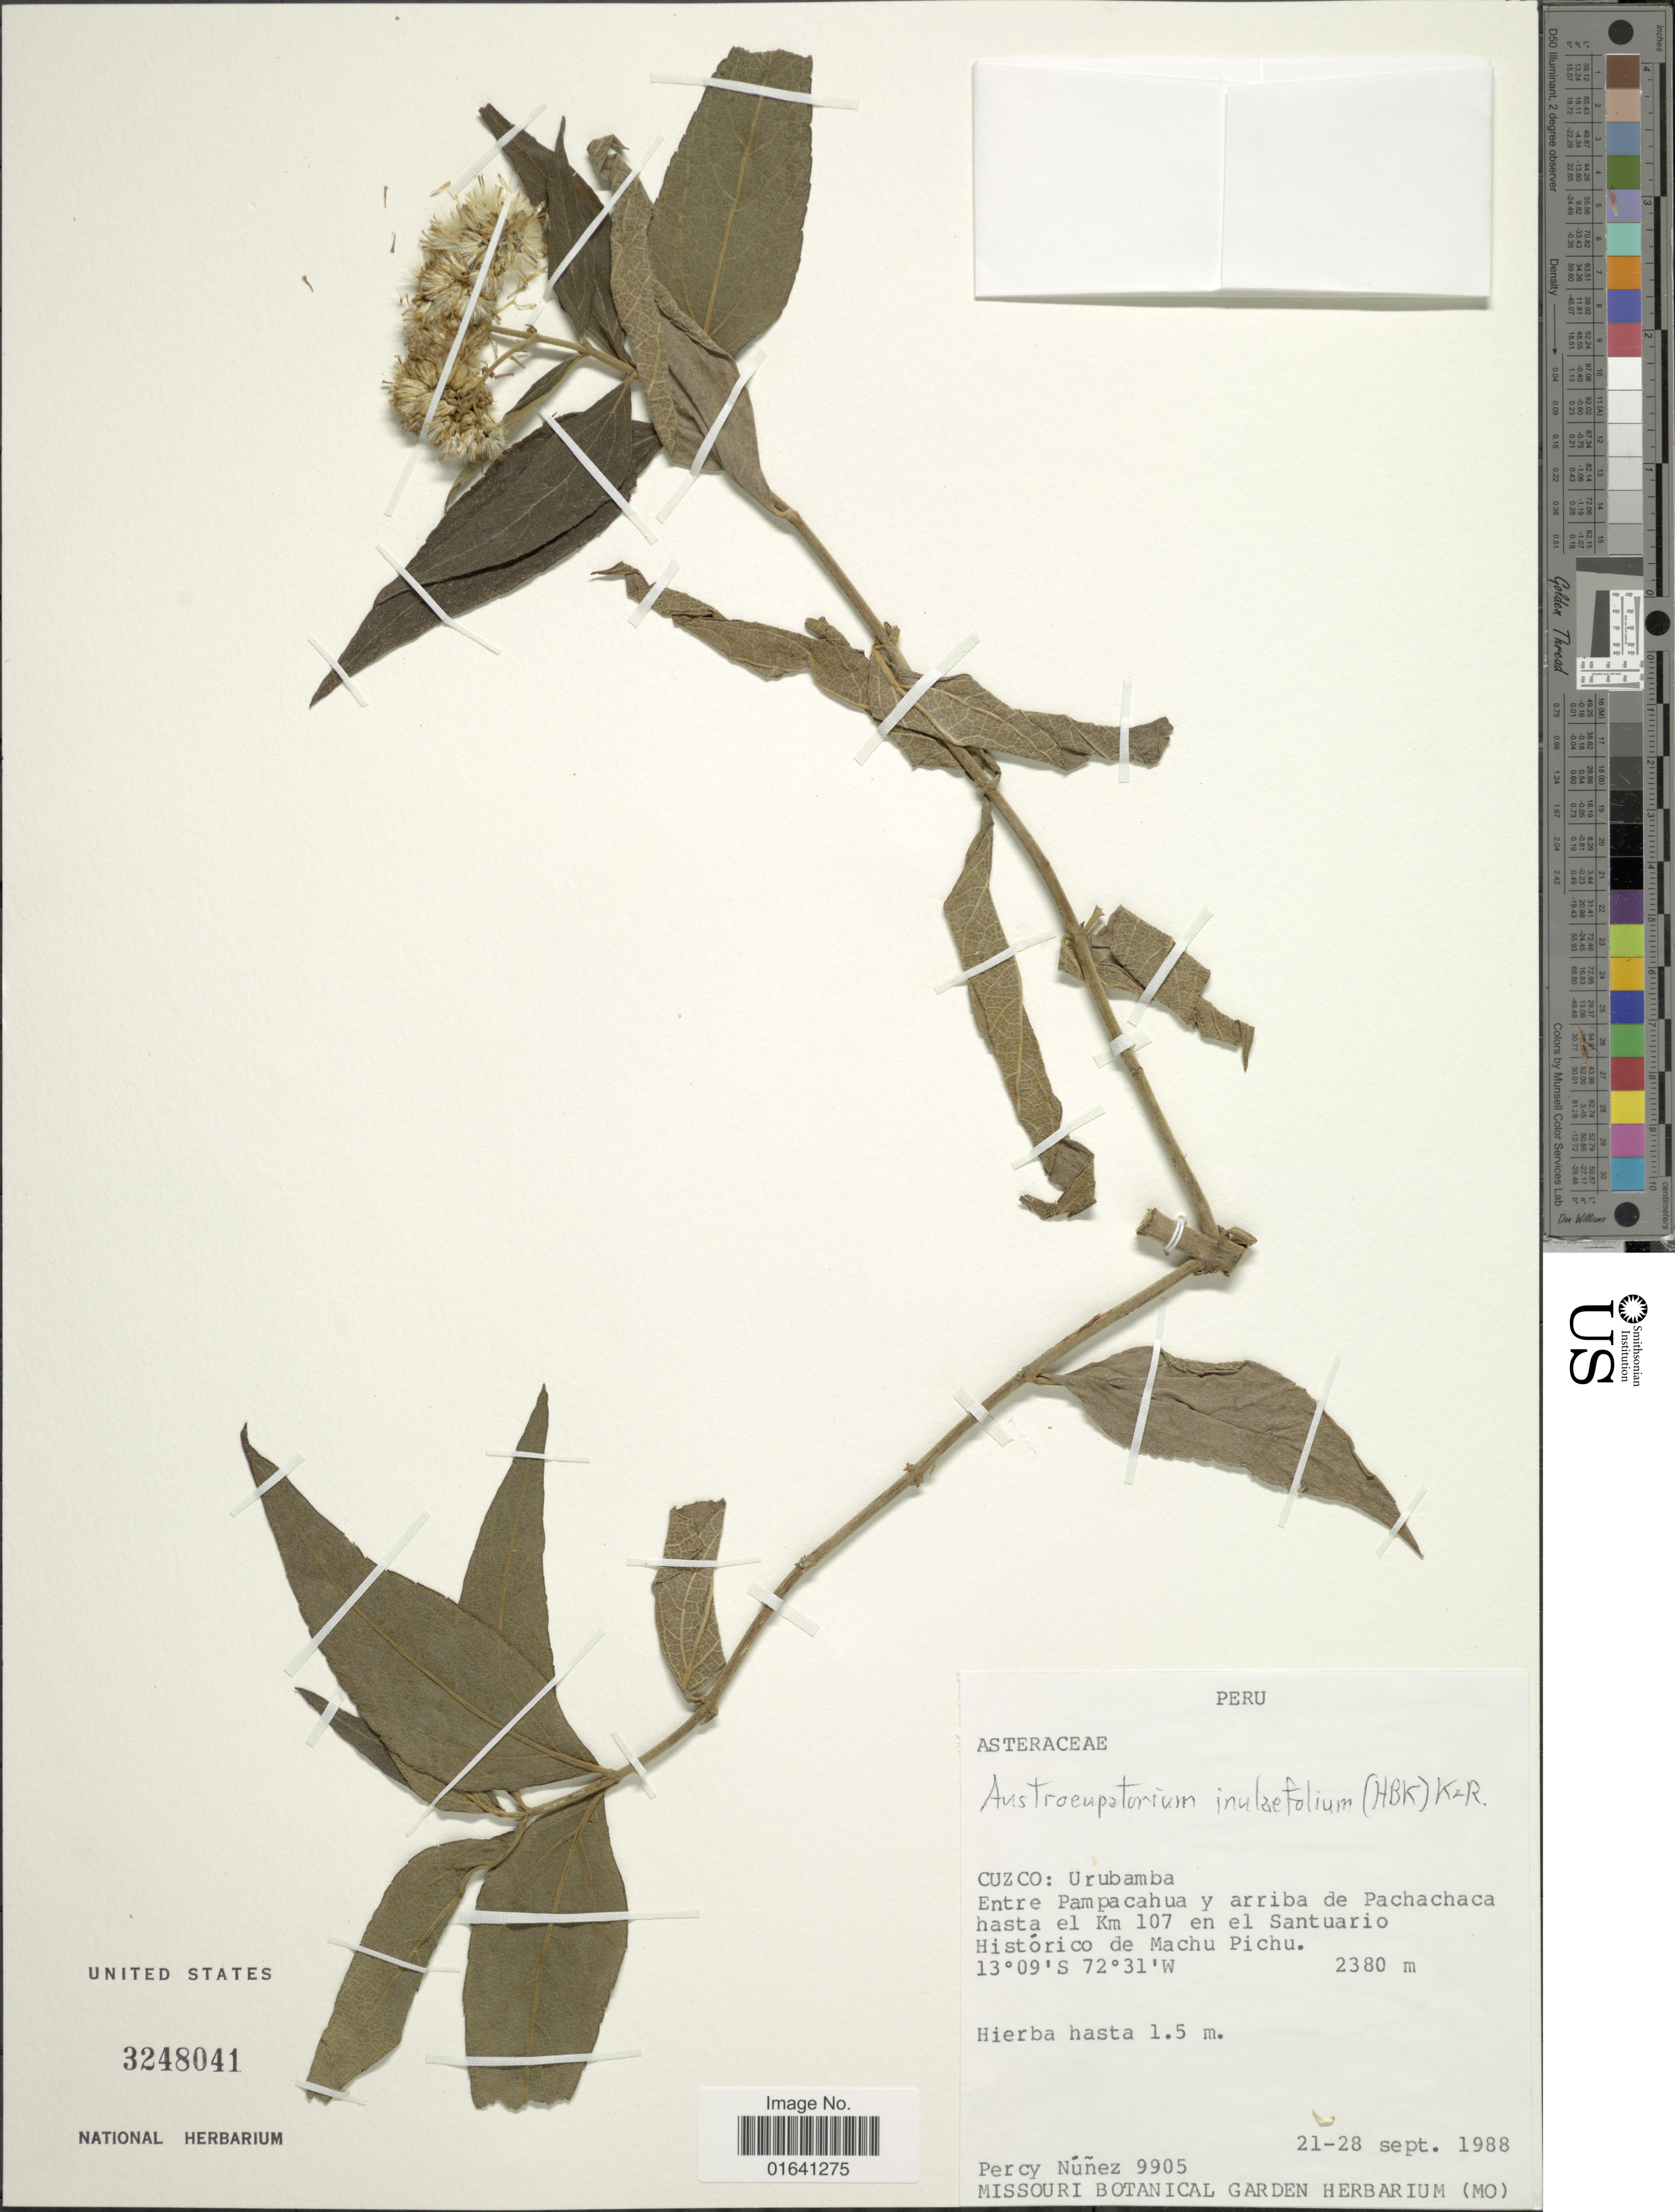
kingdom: Plantae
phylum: Tracheophyta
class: Magnoliopsida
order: Asterales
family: Asteraceae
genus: Austroeupatorium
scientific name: Austroeupatorium inulaefolium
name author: (Kunth) R.M. King & H. Rob.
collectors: P. Nuñez V.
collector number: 9905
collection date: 1988-09-21/1988-09-28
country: Peru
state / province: Cusco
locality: Urubamba, Entre Pampacahua y arriba de Pachachaca hasta el Km 107 en el Santuario Histórico de Machu Picchu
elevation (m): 2380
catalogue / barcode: US 3248041